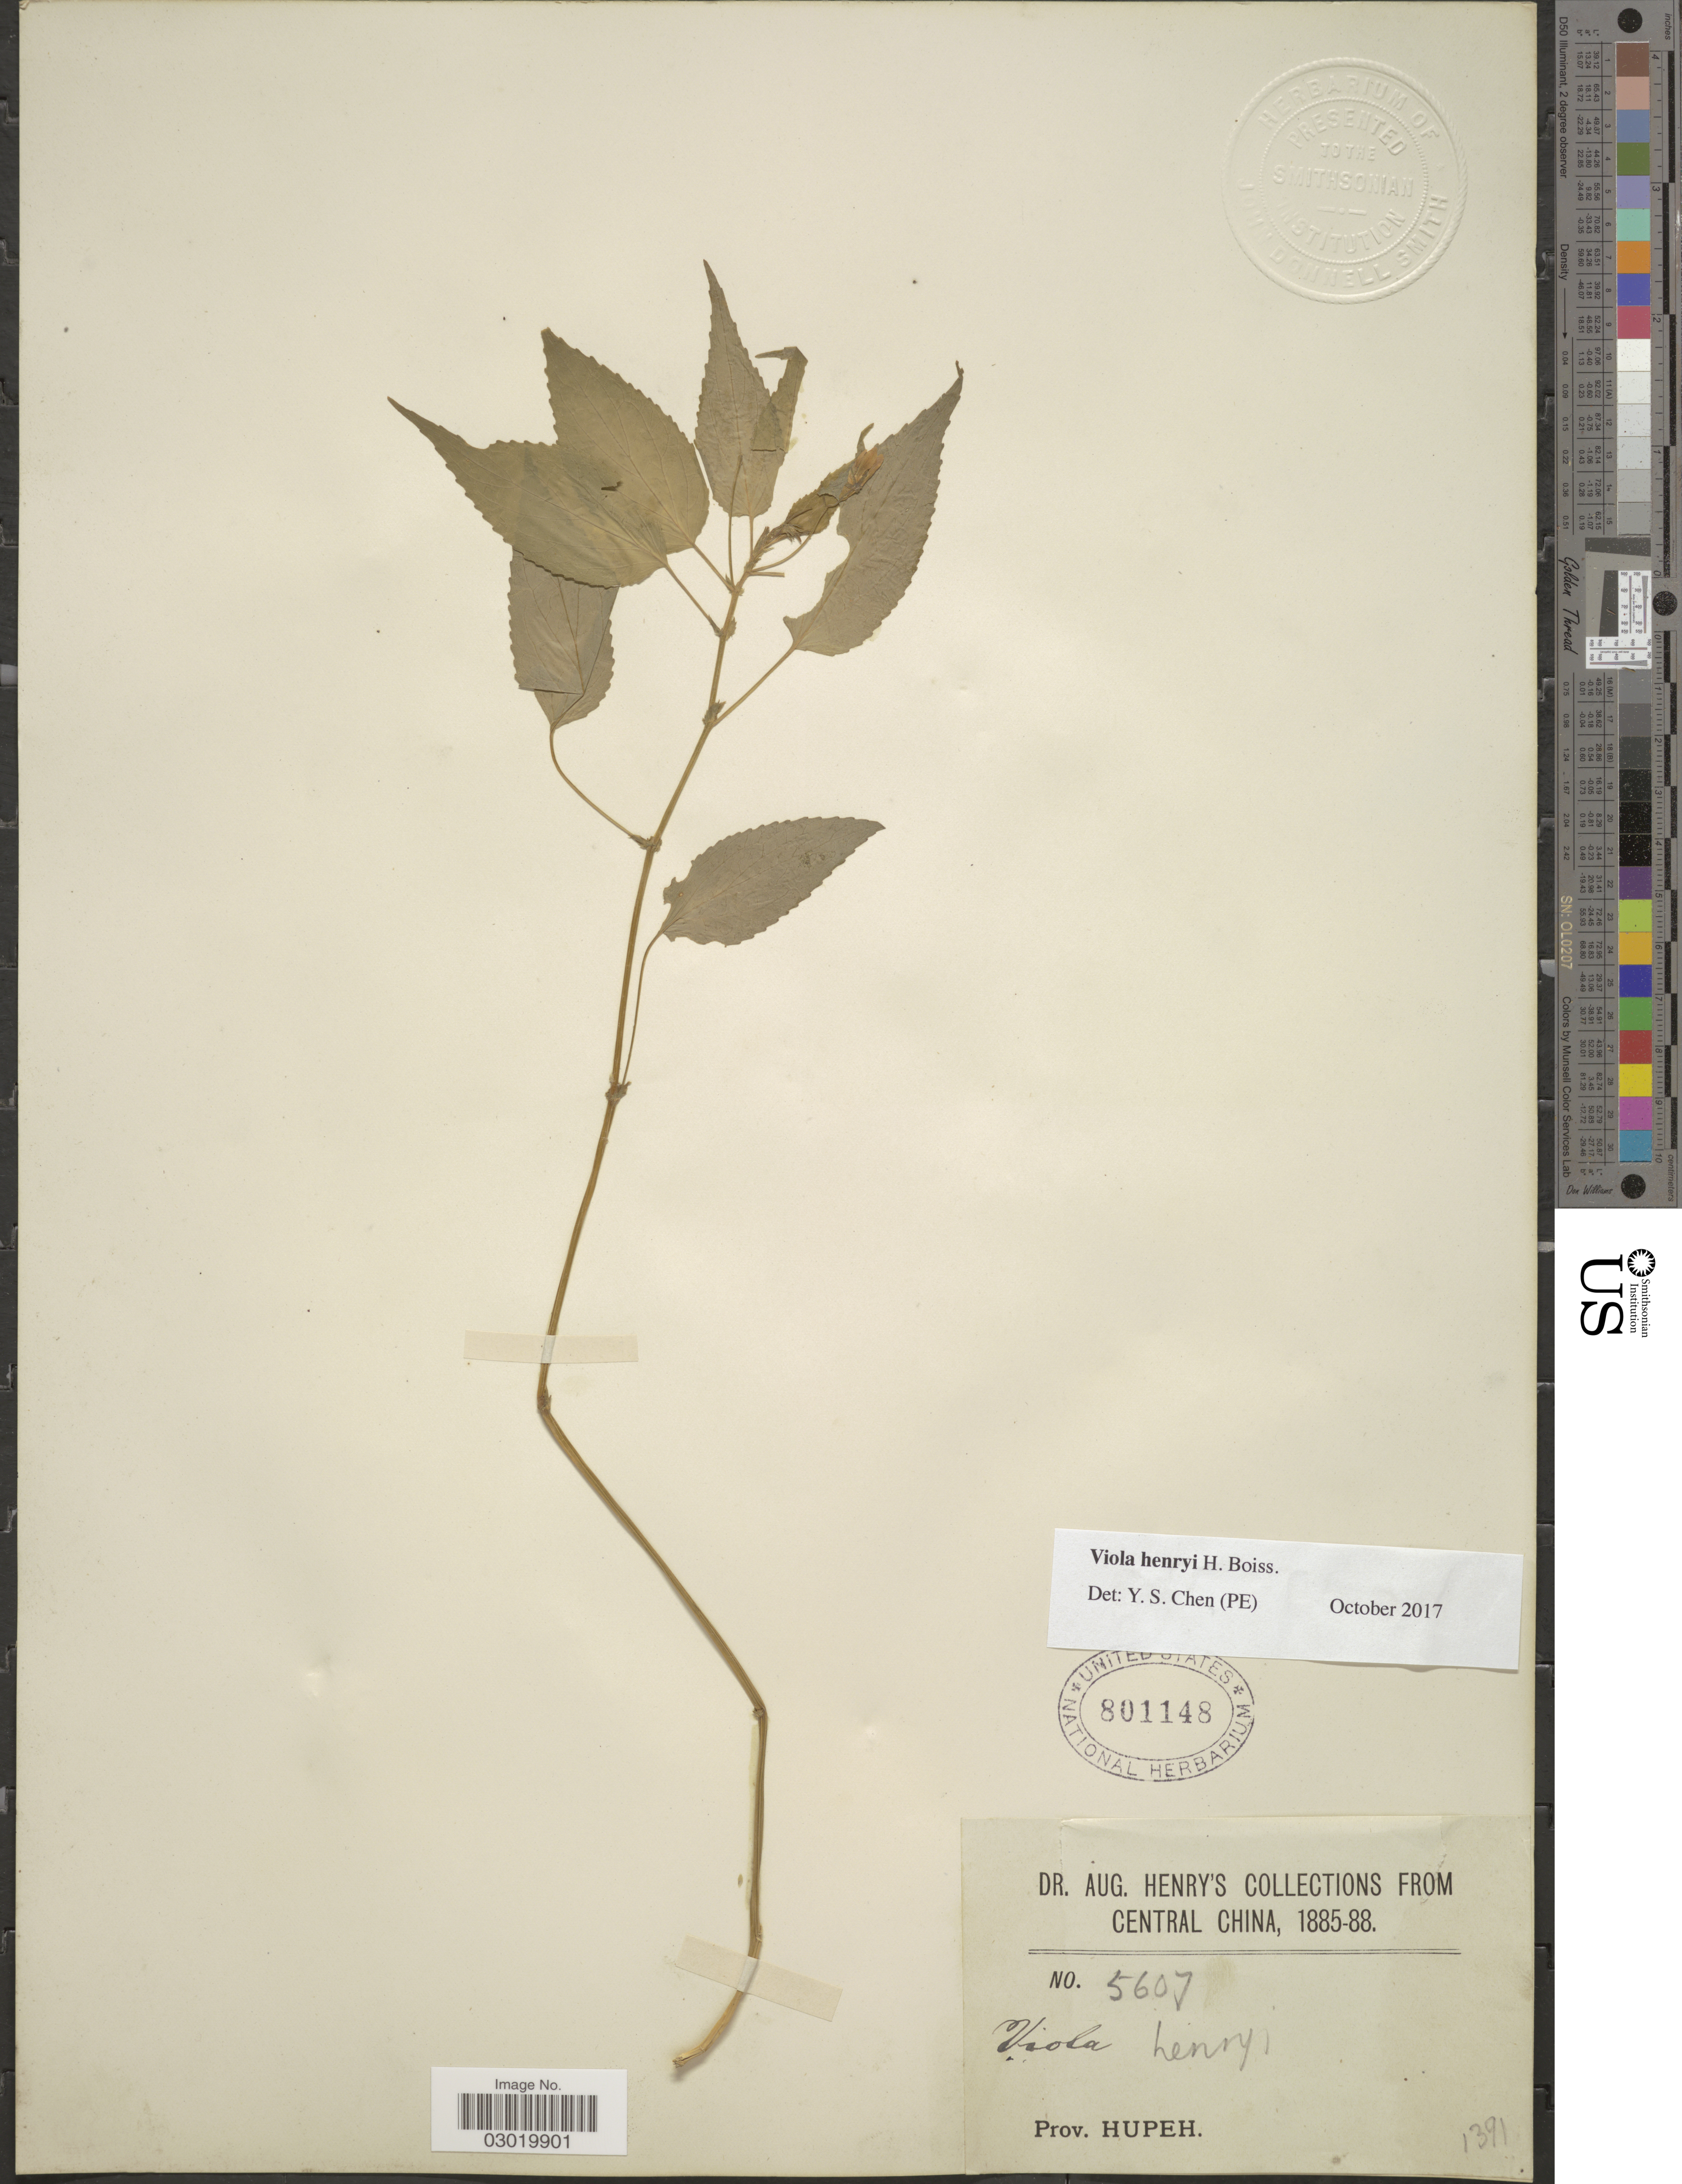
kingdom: Plantae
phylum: Tracheophyta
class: Magnoliopsida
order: Malpighiales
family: Violaceae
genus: Viola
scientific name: Viola henryi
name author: H. Boissieu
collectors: A. Henry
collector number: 5607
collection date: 1885/1888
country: China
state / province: Hubei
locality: Central China. Prov. Hupeh.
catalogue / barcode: US 801148